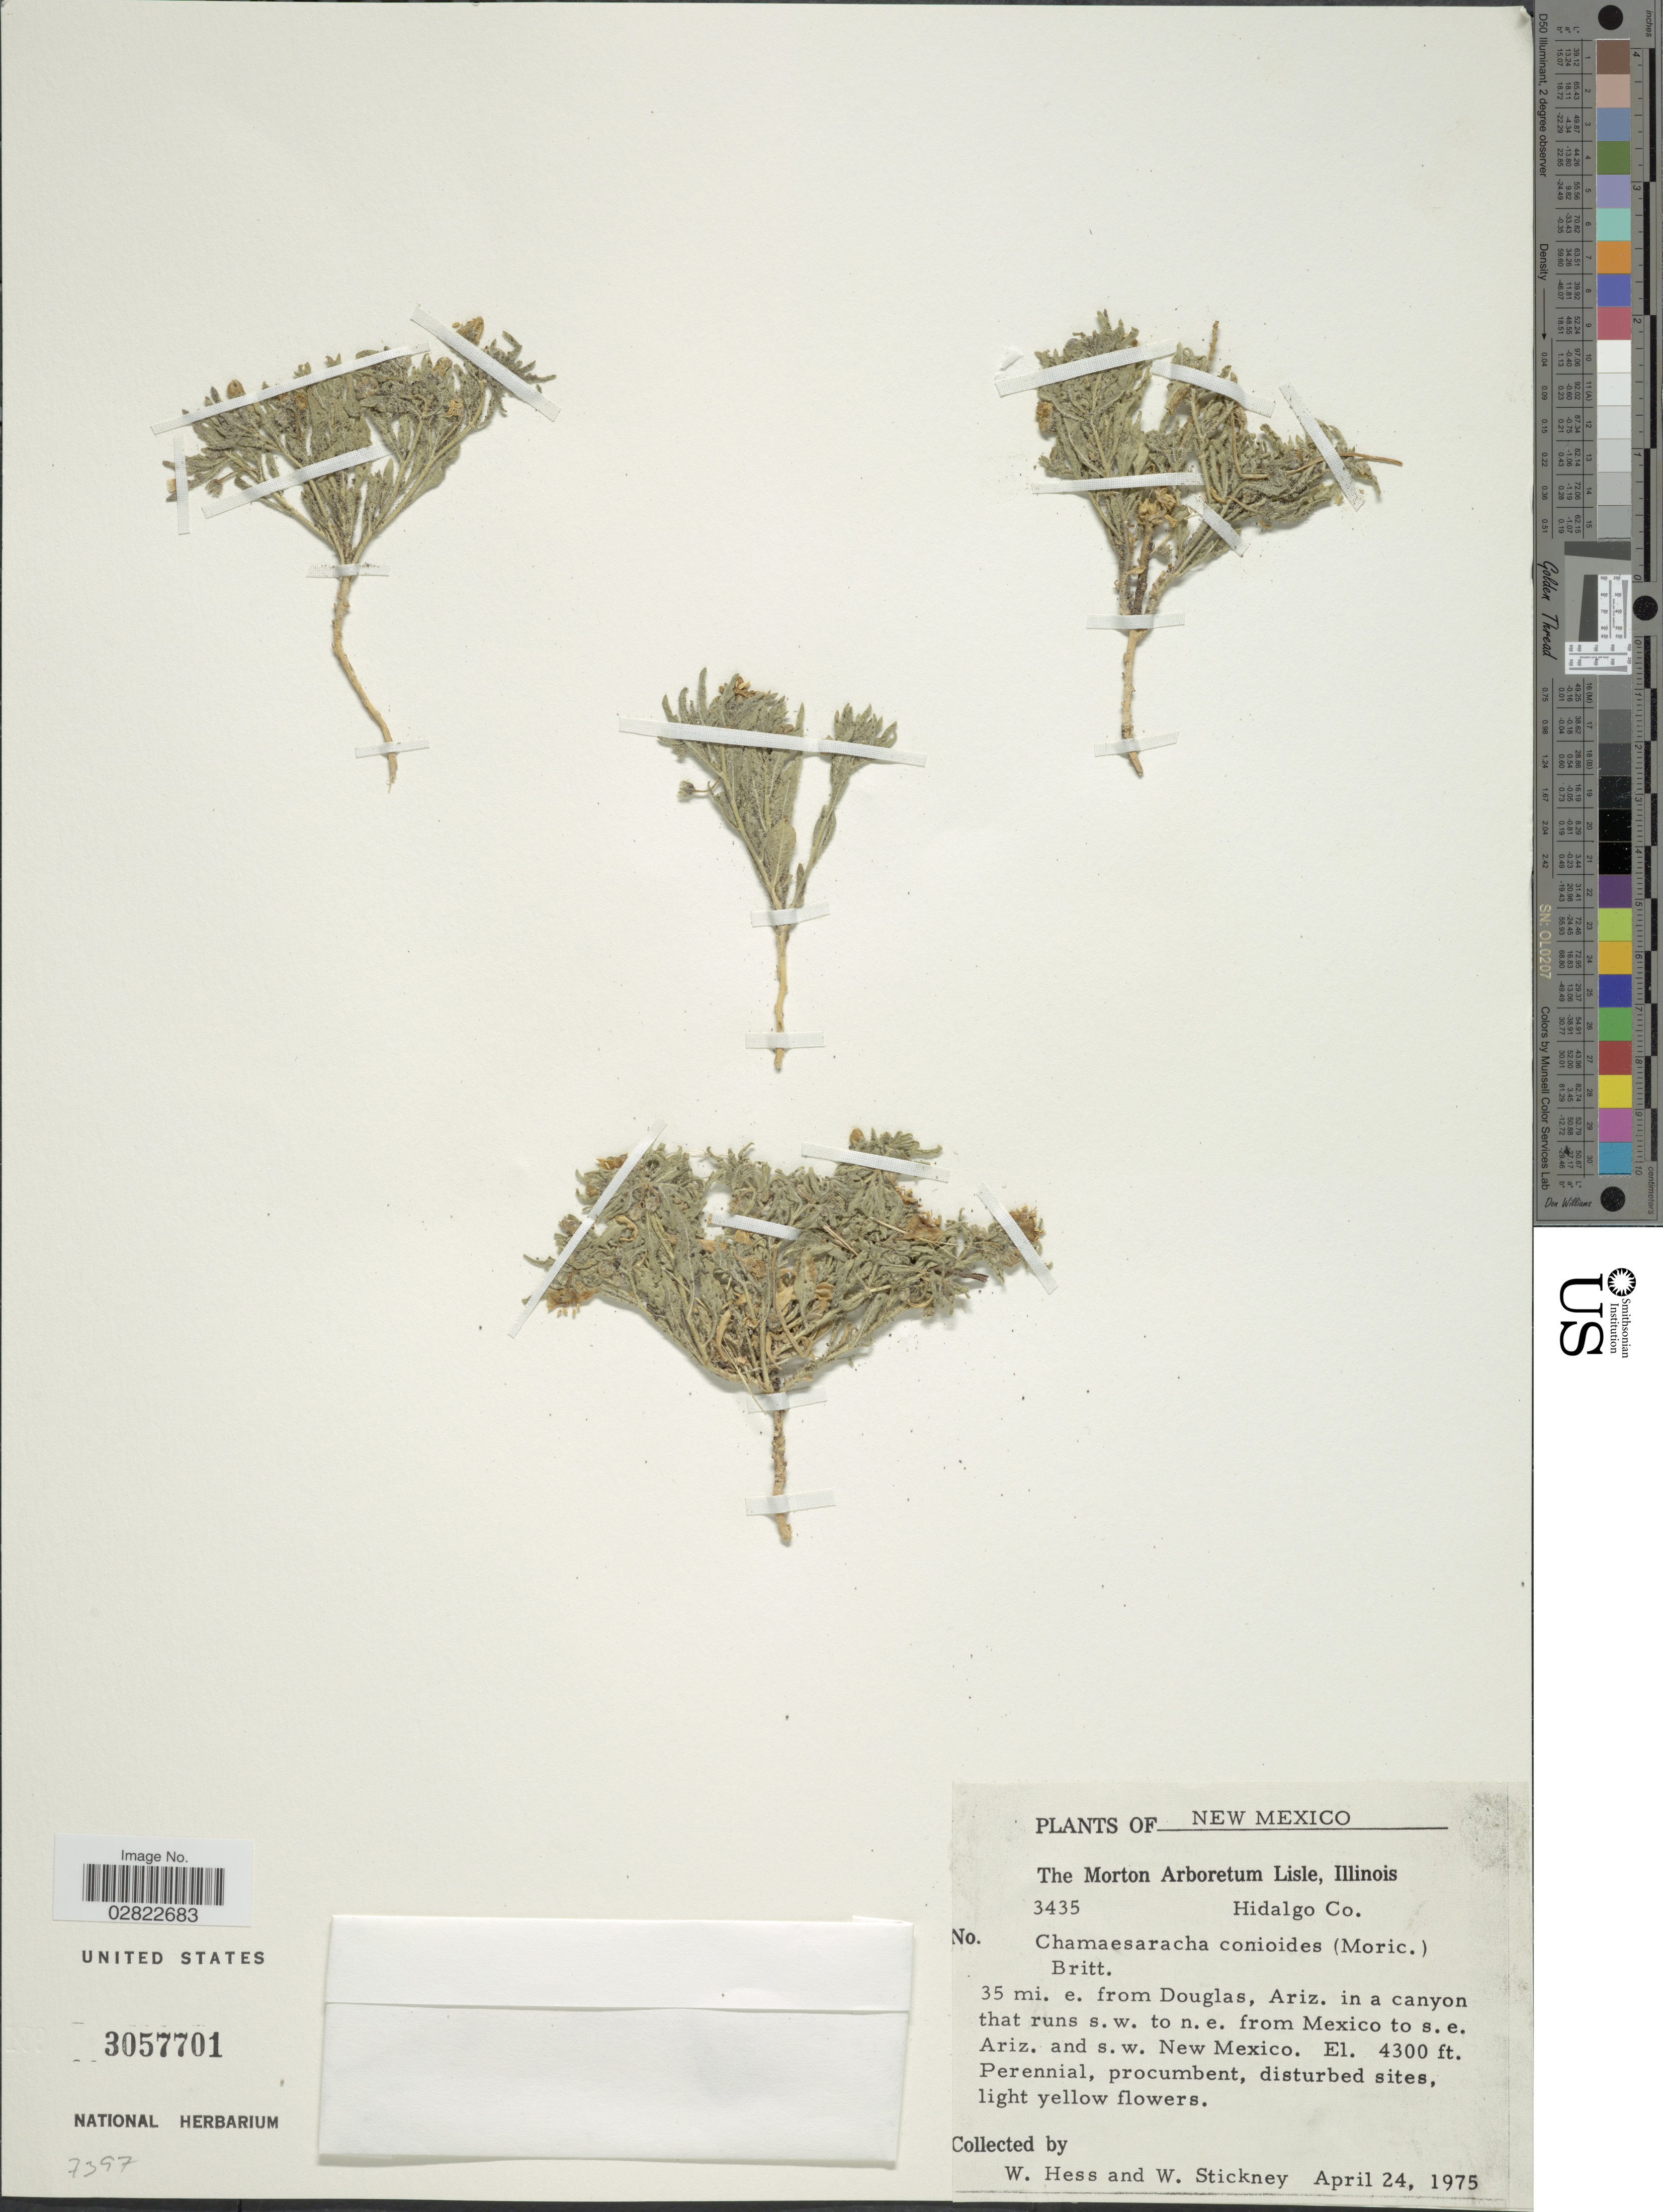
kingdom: Plantae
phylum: Tracheophyta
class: Magnoliopsida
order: Solanales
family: Solanaceae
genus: Chamaesaracha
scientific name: Chamaesaracha coniodes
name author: (Moric. ex Dunal) Britton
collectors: W. Hess & W. Stickney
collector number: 3435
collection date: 1975-04-24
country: United States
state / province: New Mexico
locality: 35 mi. e. from Douglas, Ariz. in a canyon that runs s.w. to n.e. from Mexico to s.e. Ariz. and s.w. New Mexico.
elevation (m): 1311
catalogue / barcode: US 3057701